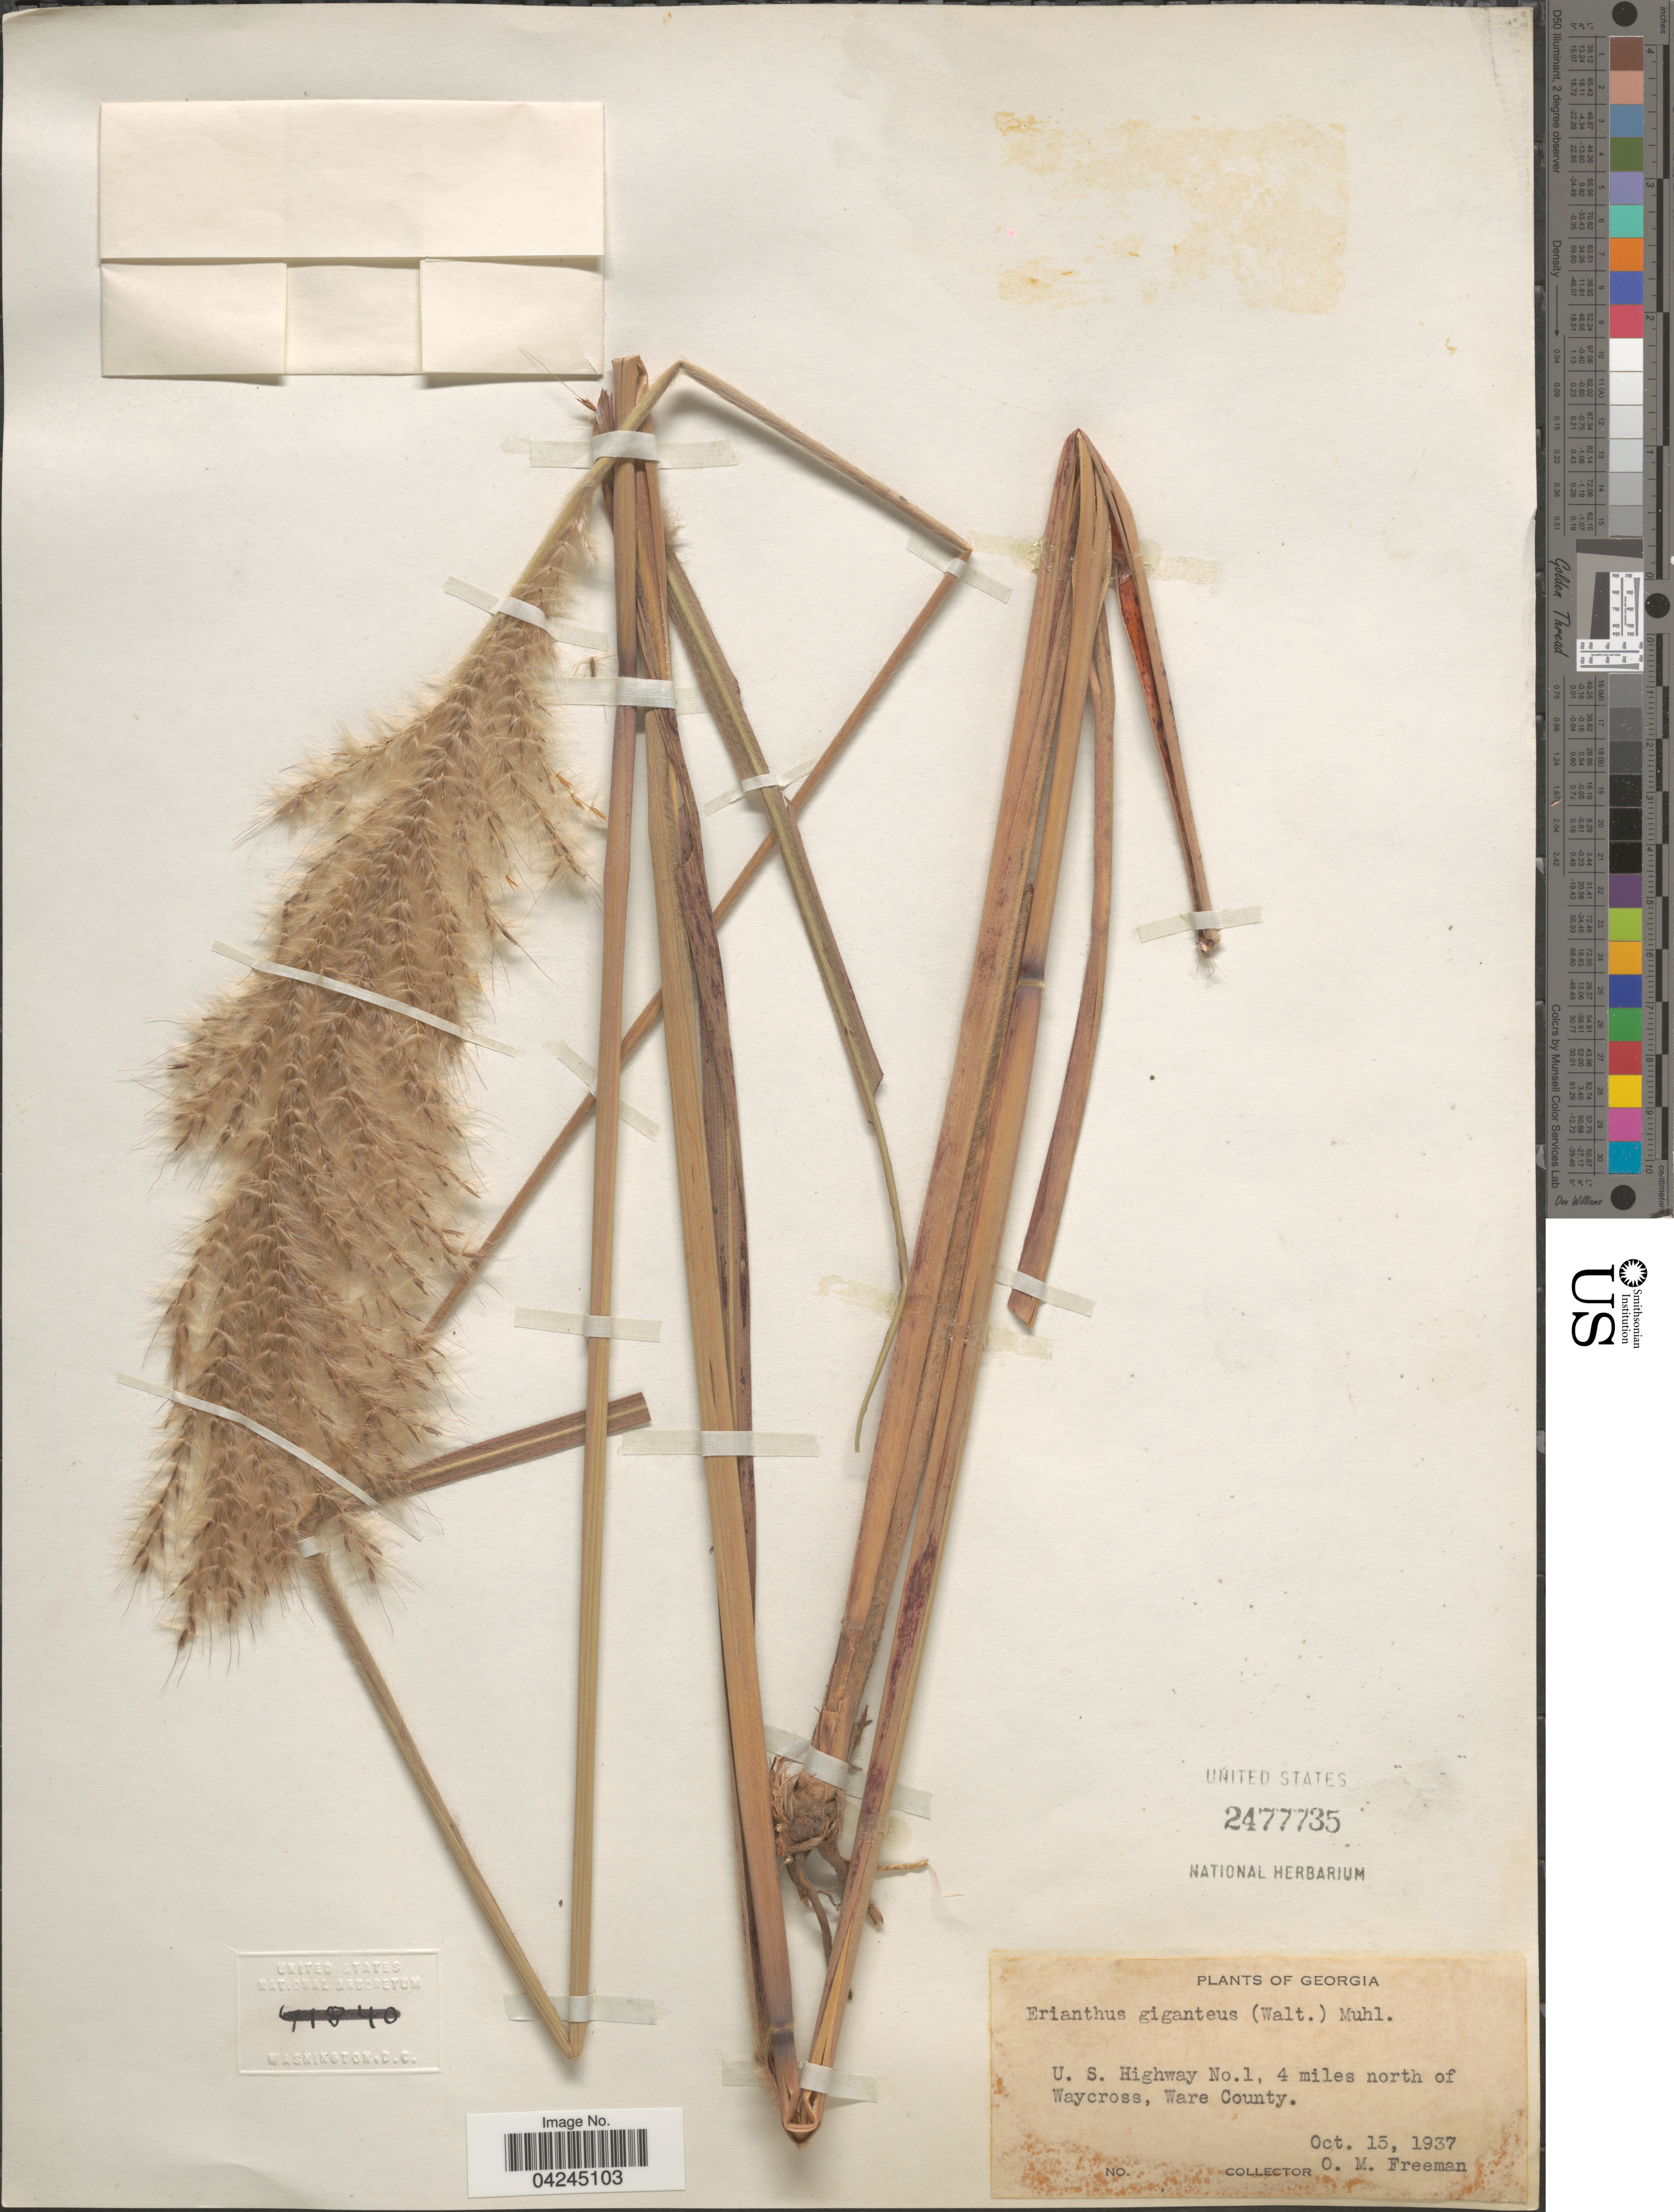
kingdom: Plantae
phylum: Tracheophyta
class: Liliopsida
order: Poales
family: Poaceae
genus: Erianthus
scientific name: Erianthus giganteus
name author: (Walter) P. Beauv.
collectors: O. Freeman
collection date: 1937-10-15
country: United States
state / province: Georgia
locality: U. S. Highway No.1, 4 miles north of Waycross, Ware County.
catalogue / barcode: US 2477735